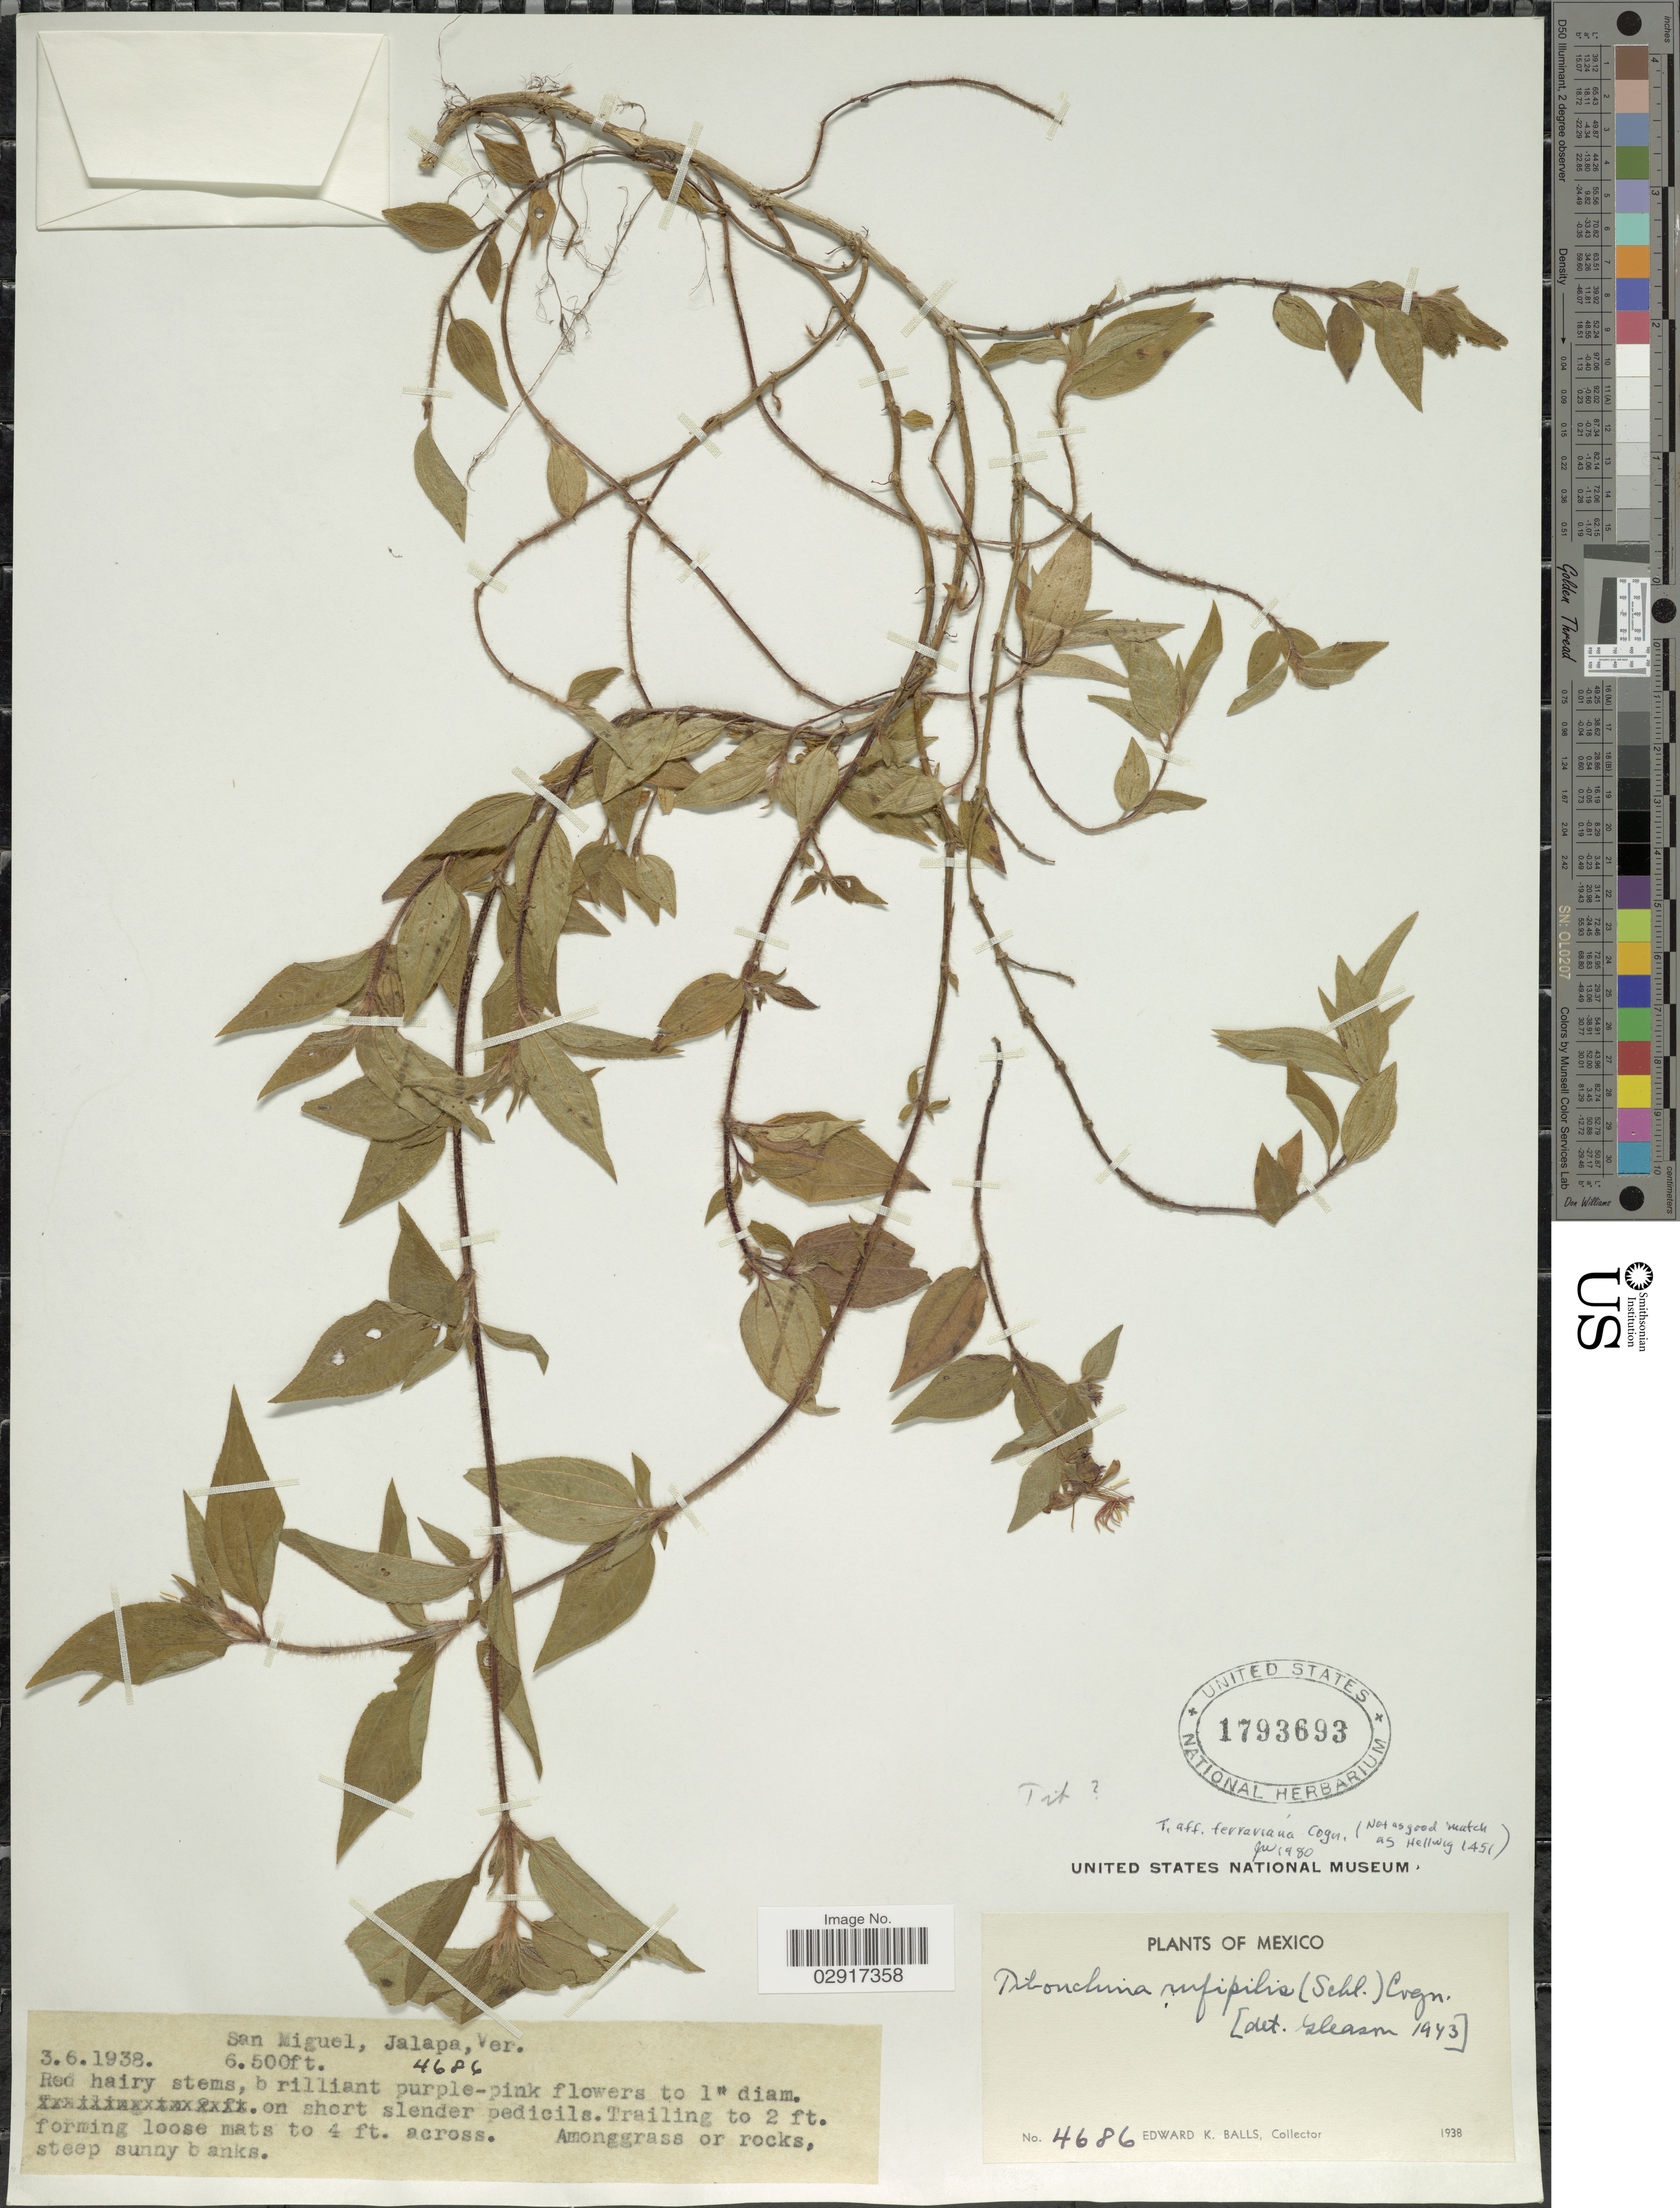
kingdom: Plantae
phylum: Tracheophyta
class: Magnoliopsida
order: Myrtales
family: Melastomataceae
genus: Chaetogastra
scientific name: Chaetogastra sp.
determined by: Strong, Mark T., (BOT), Smithsonian Institution - National Museum of Natural History (UNITED STATES)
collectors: E. K. Balls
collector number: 4686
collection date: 1938-06-03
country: Mexico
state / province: Veracruz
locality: San Miguel, Jalapa, Ver.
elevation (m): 1981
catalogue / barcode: US 1793693